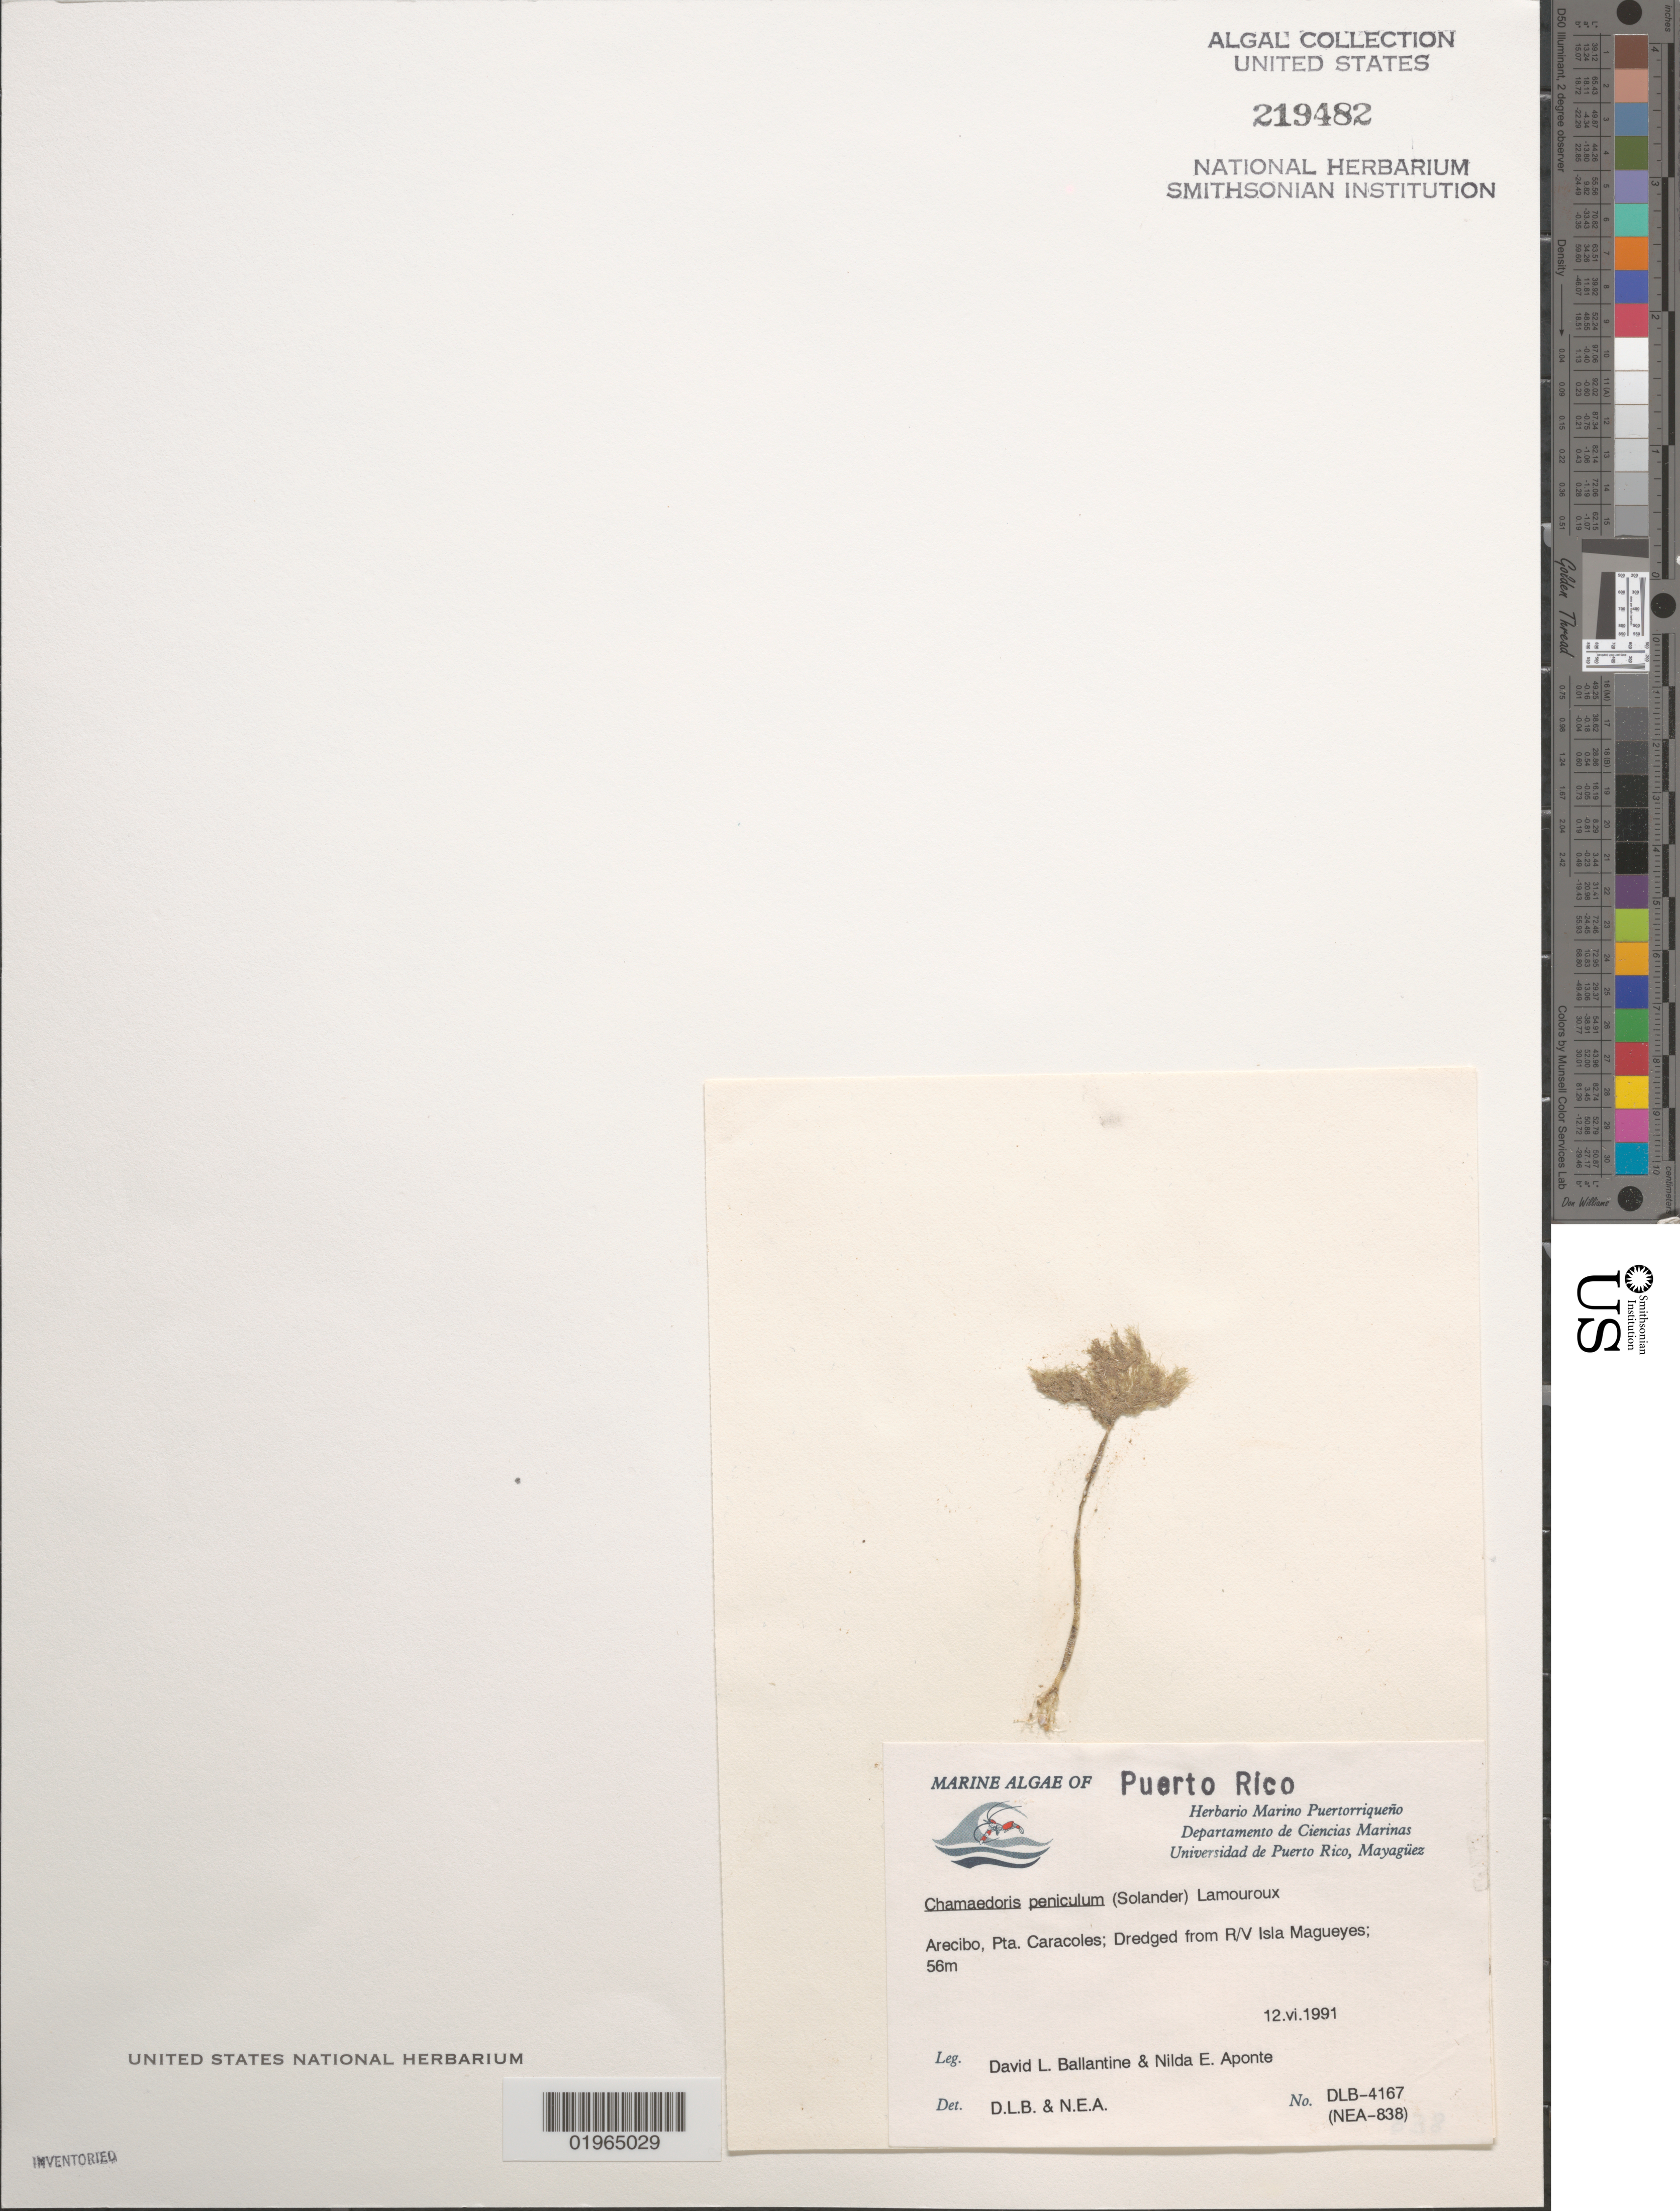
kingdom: Plantae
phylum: Chlorophyta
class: Ulvophyceae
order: Siphonocladales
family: Siphonocladaceae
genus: Chamaedoris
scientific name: Chamaedoris peniculum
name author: (J. Ellis & Sol.) Kuntze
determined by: Ballantine, D. L.; Aponte, N. E.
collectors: D.L. Ballantine & N. E. Aponte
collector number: DLB-4167, NEA-838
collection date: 1991-06-12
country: Puerto Rico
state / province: Arecibo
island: Isla Magueyes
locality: Punt Caracoles. Dredged from R/v.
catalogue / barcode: US 219482